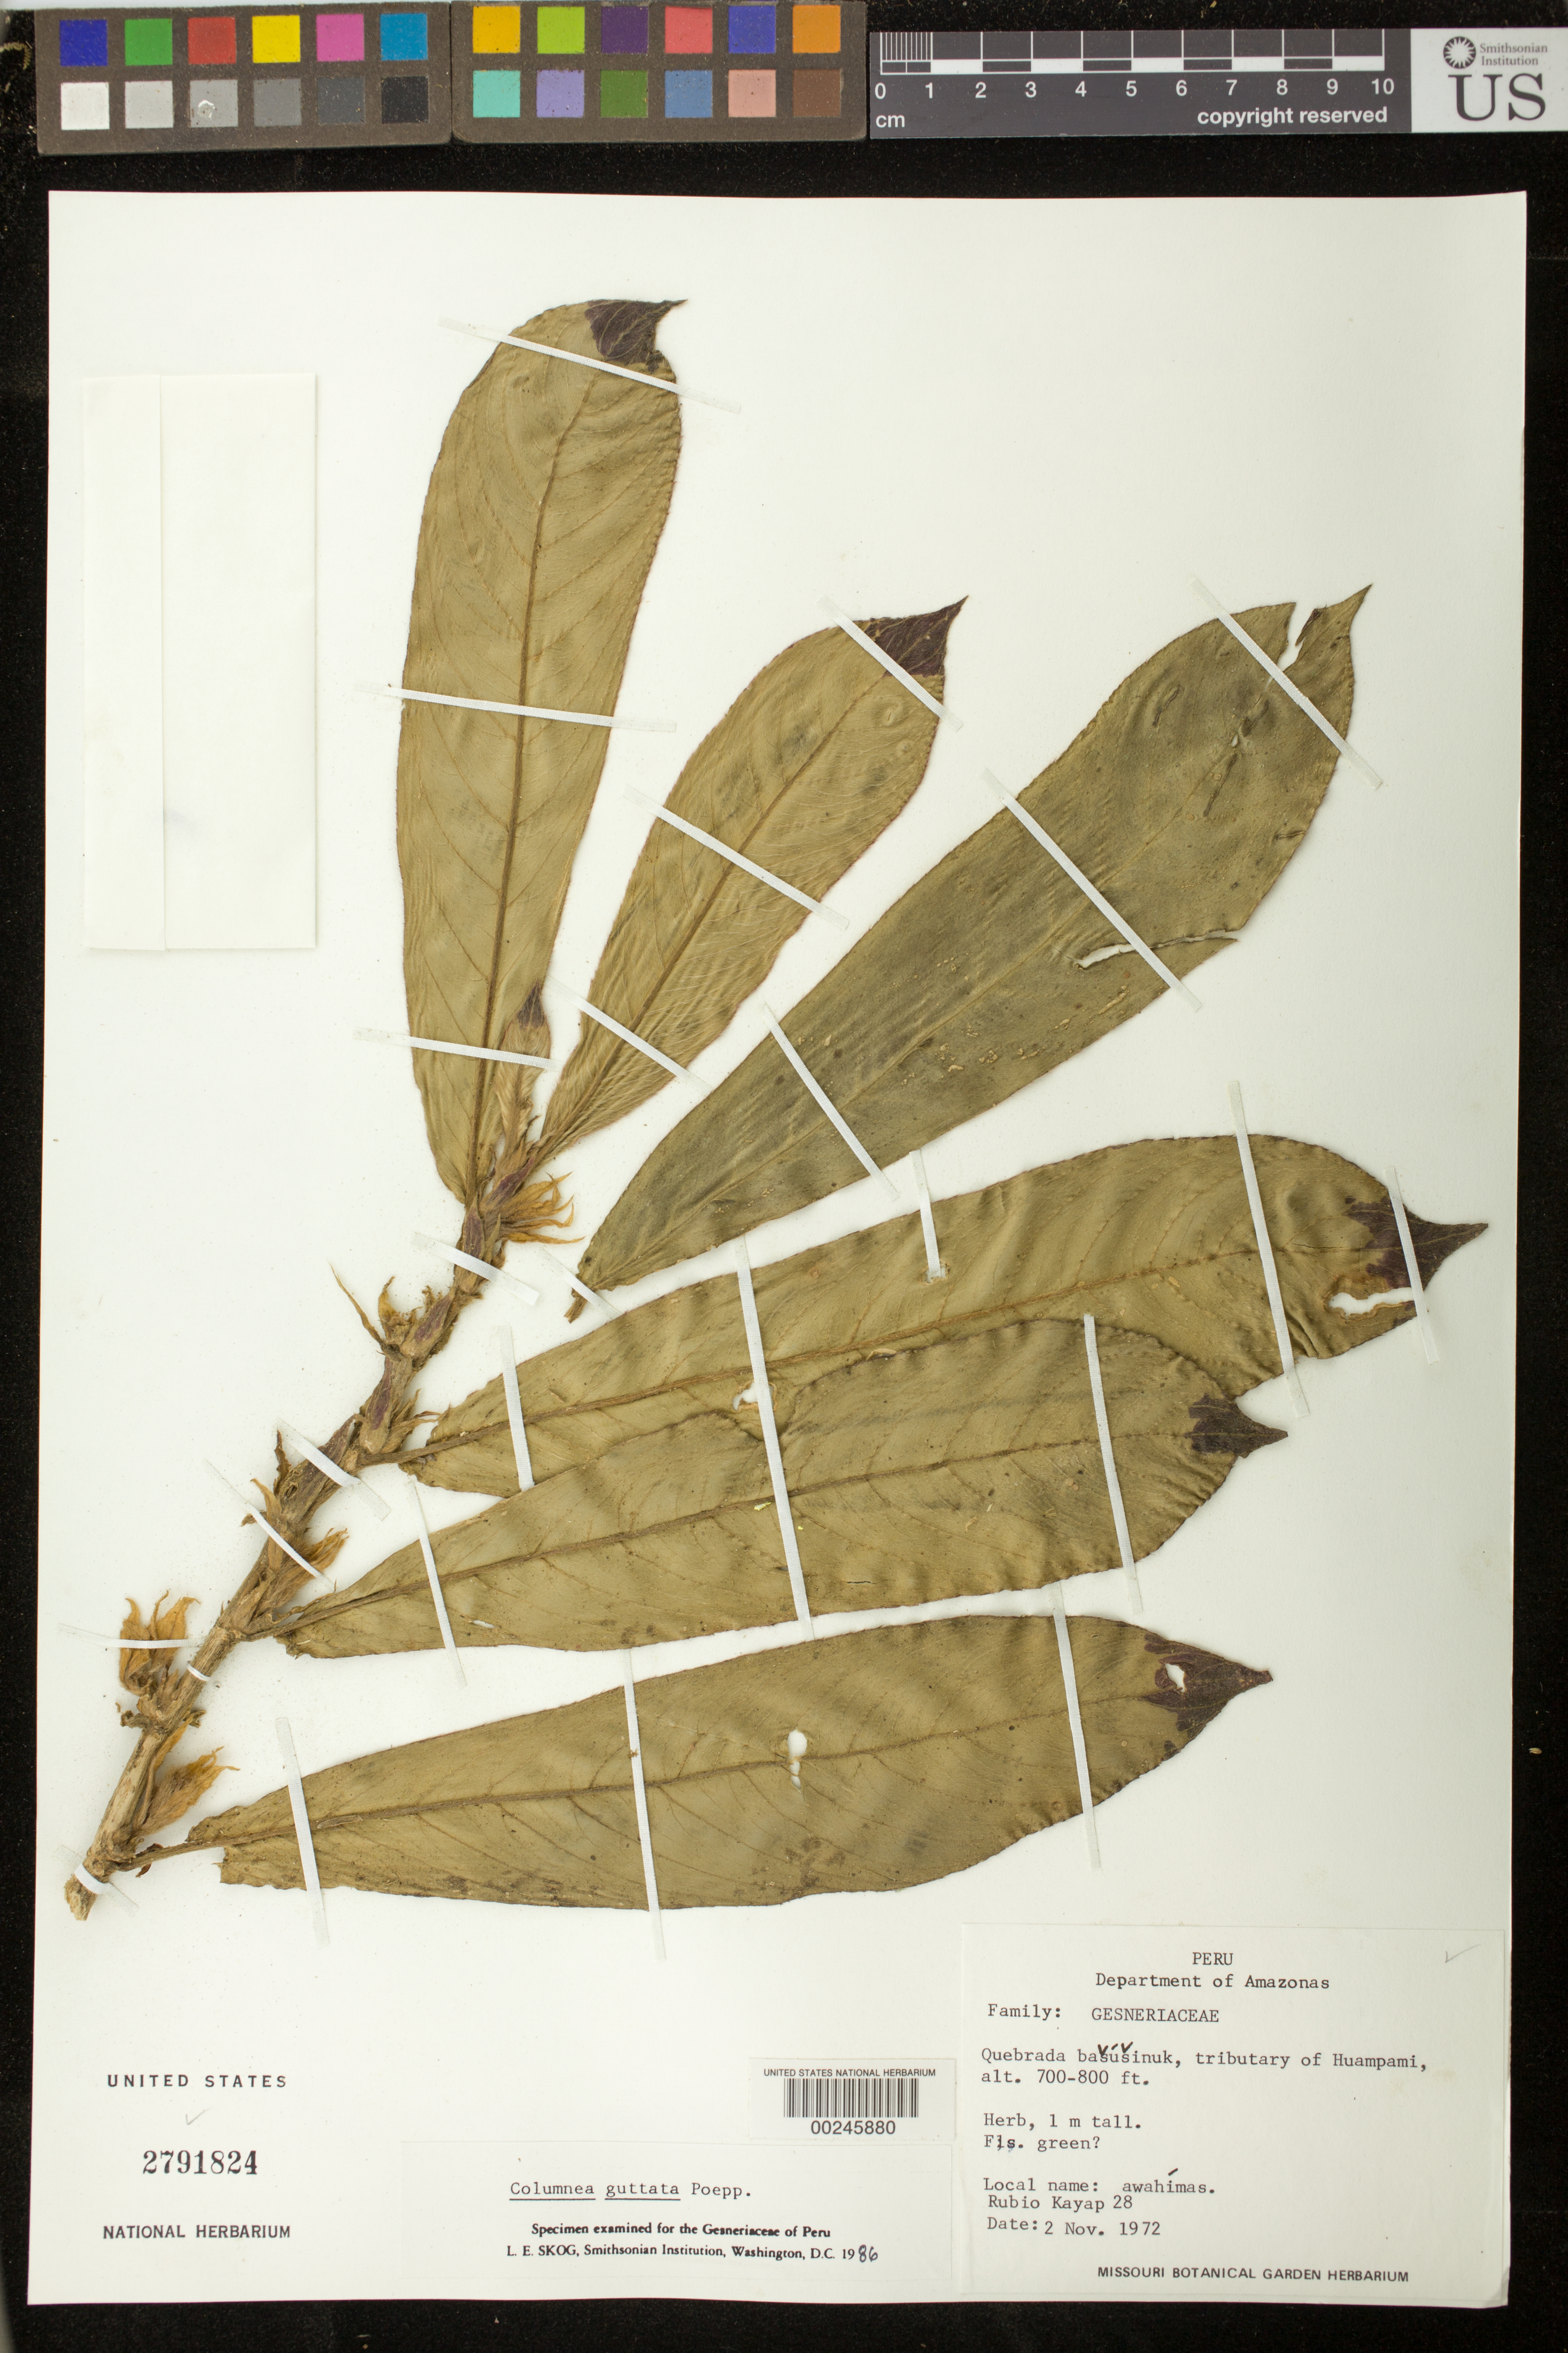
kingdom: Plantae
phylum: Tracheophyta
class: Magnoliopsida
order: Lamiales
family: Gesneriaceae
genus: Columnea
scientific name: Columnea guttata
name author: Poepp.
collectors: R. Kayap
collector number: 28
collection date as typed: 02 Nov 1972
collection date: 1972-11-02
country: Peru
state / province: Amazonas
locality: Quebrada Basusinuk, tributary of Huampami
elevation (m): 213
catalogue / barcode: US 2791824